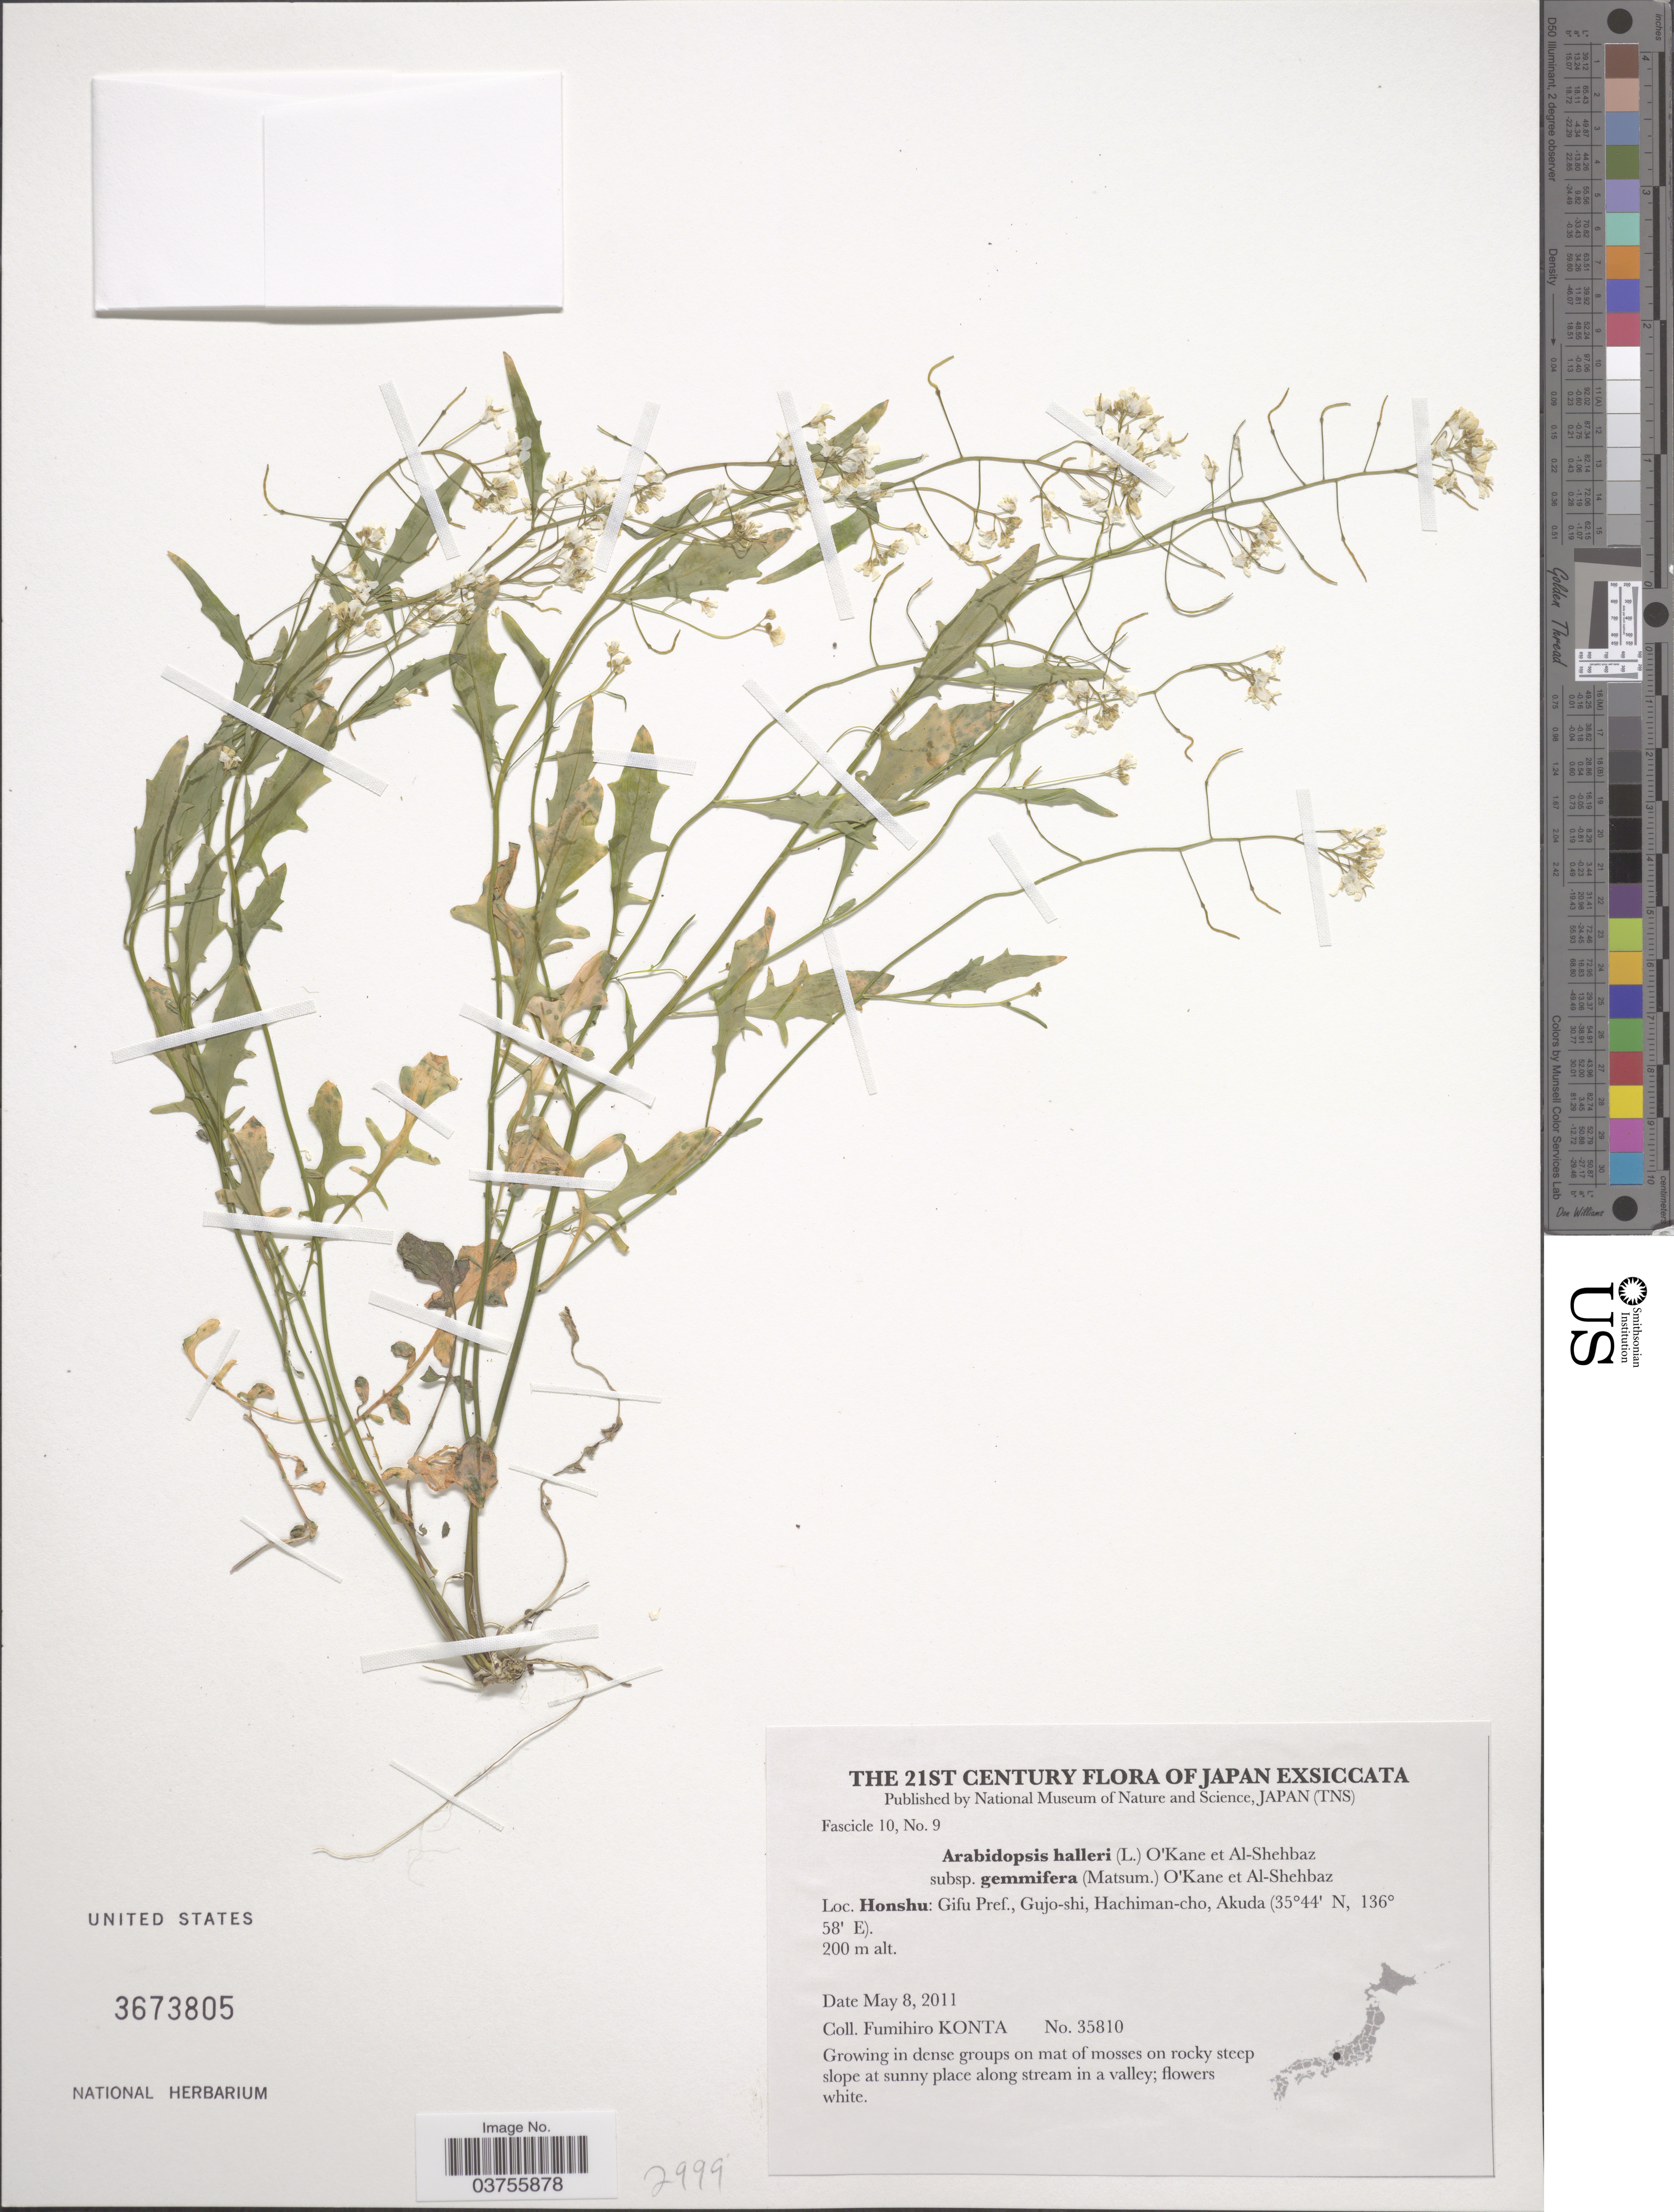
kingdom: Plantae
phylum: Tracheophyta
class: Magnoliopsida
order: Brassicales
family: Brassicaceae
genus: Arabidopsis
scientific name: Arabidopsis halleri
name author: (L.) O'Kane & Al-Shehbaz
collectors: F. Konta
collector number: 35810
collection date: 2011-05-08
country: Japan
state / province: Gihu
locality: Honshu: Gifu Pref., Gujo-shi, Hachiman-cho, Akuda.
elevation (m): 200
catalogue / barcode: US 3673805